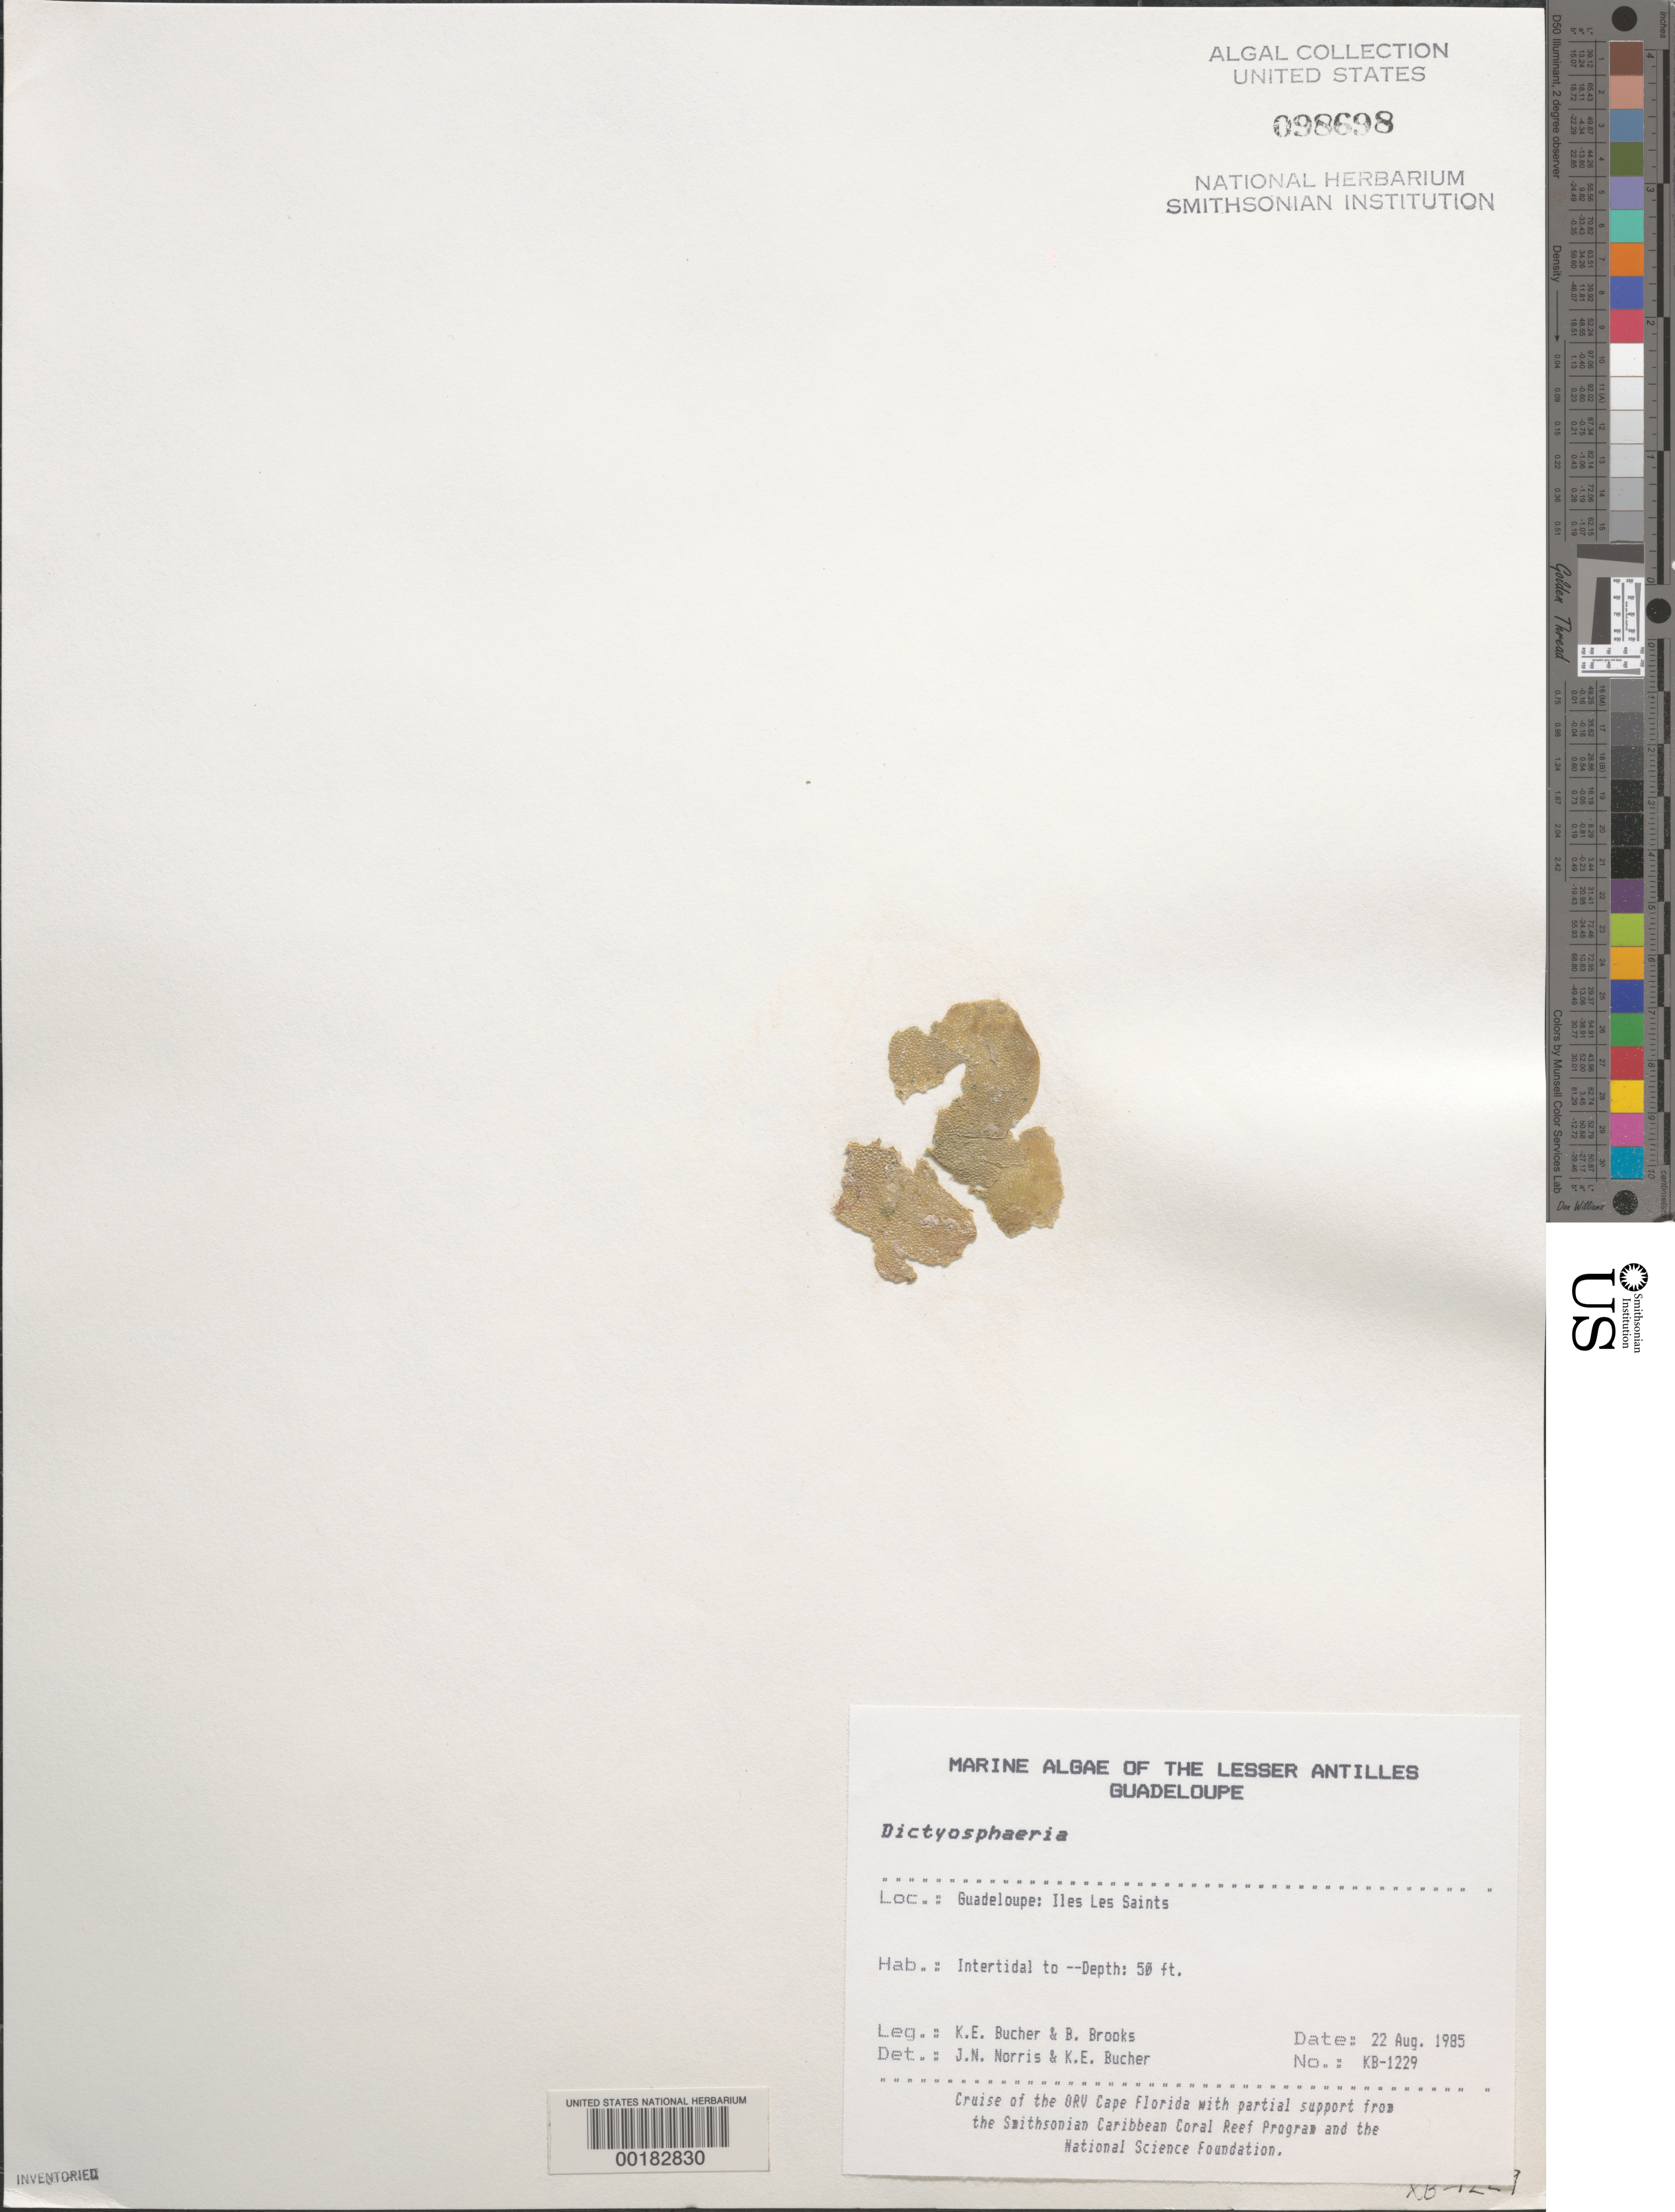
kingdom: Plantae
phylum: Chlorophyta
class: Ulvophyceae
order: Siphonocladales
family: Siphonocladaceae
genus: Dictyosphaeria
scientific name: Dictyosphaeria sp.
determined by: Norris, J. N.; Bucher, K. E.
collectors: K. E. Bucher & B. Brooks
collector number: Kb-1229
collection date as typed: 22 Aug 1985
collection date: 1985-08-22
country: Guadeloupe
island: Iles des Saintes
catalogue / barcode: US 98698